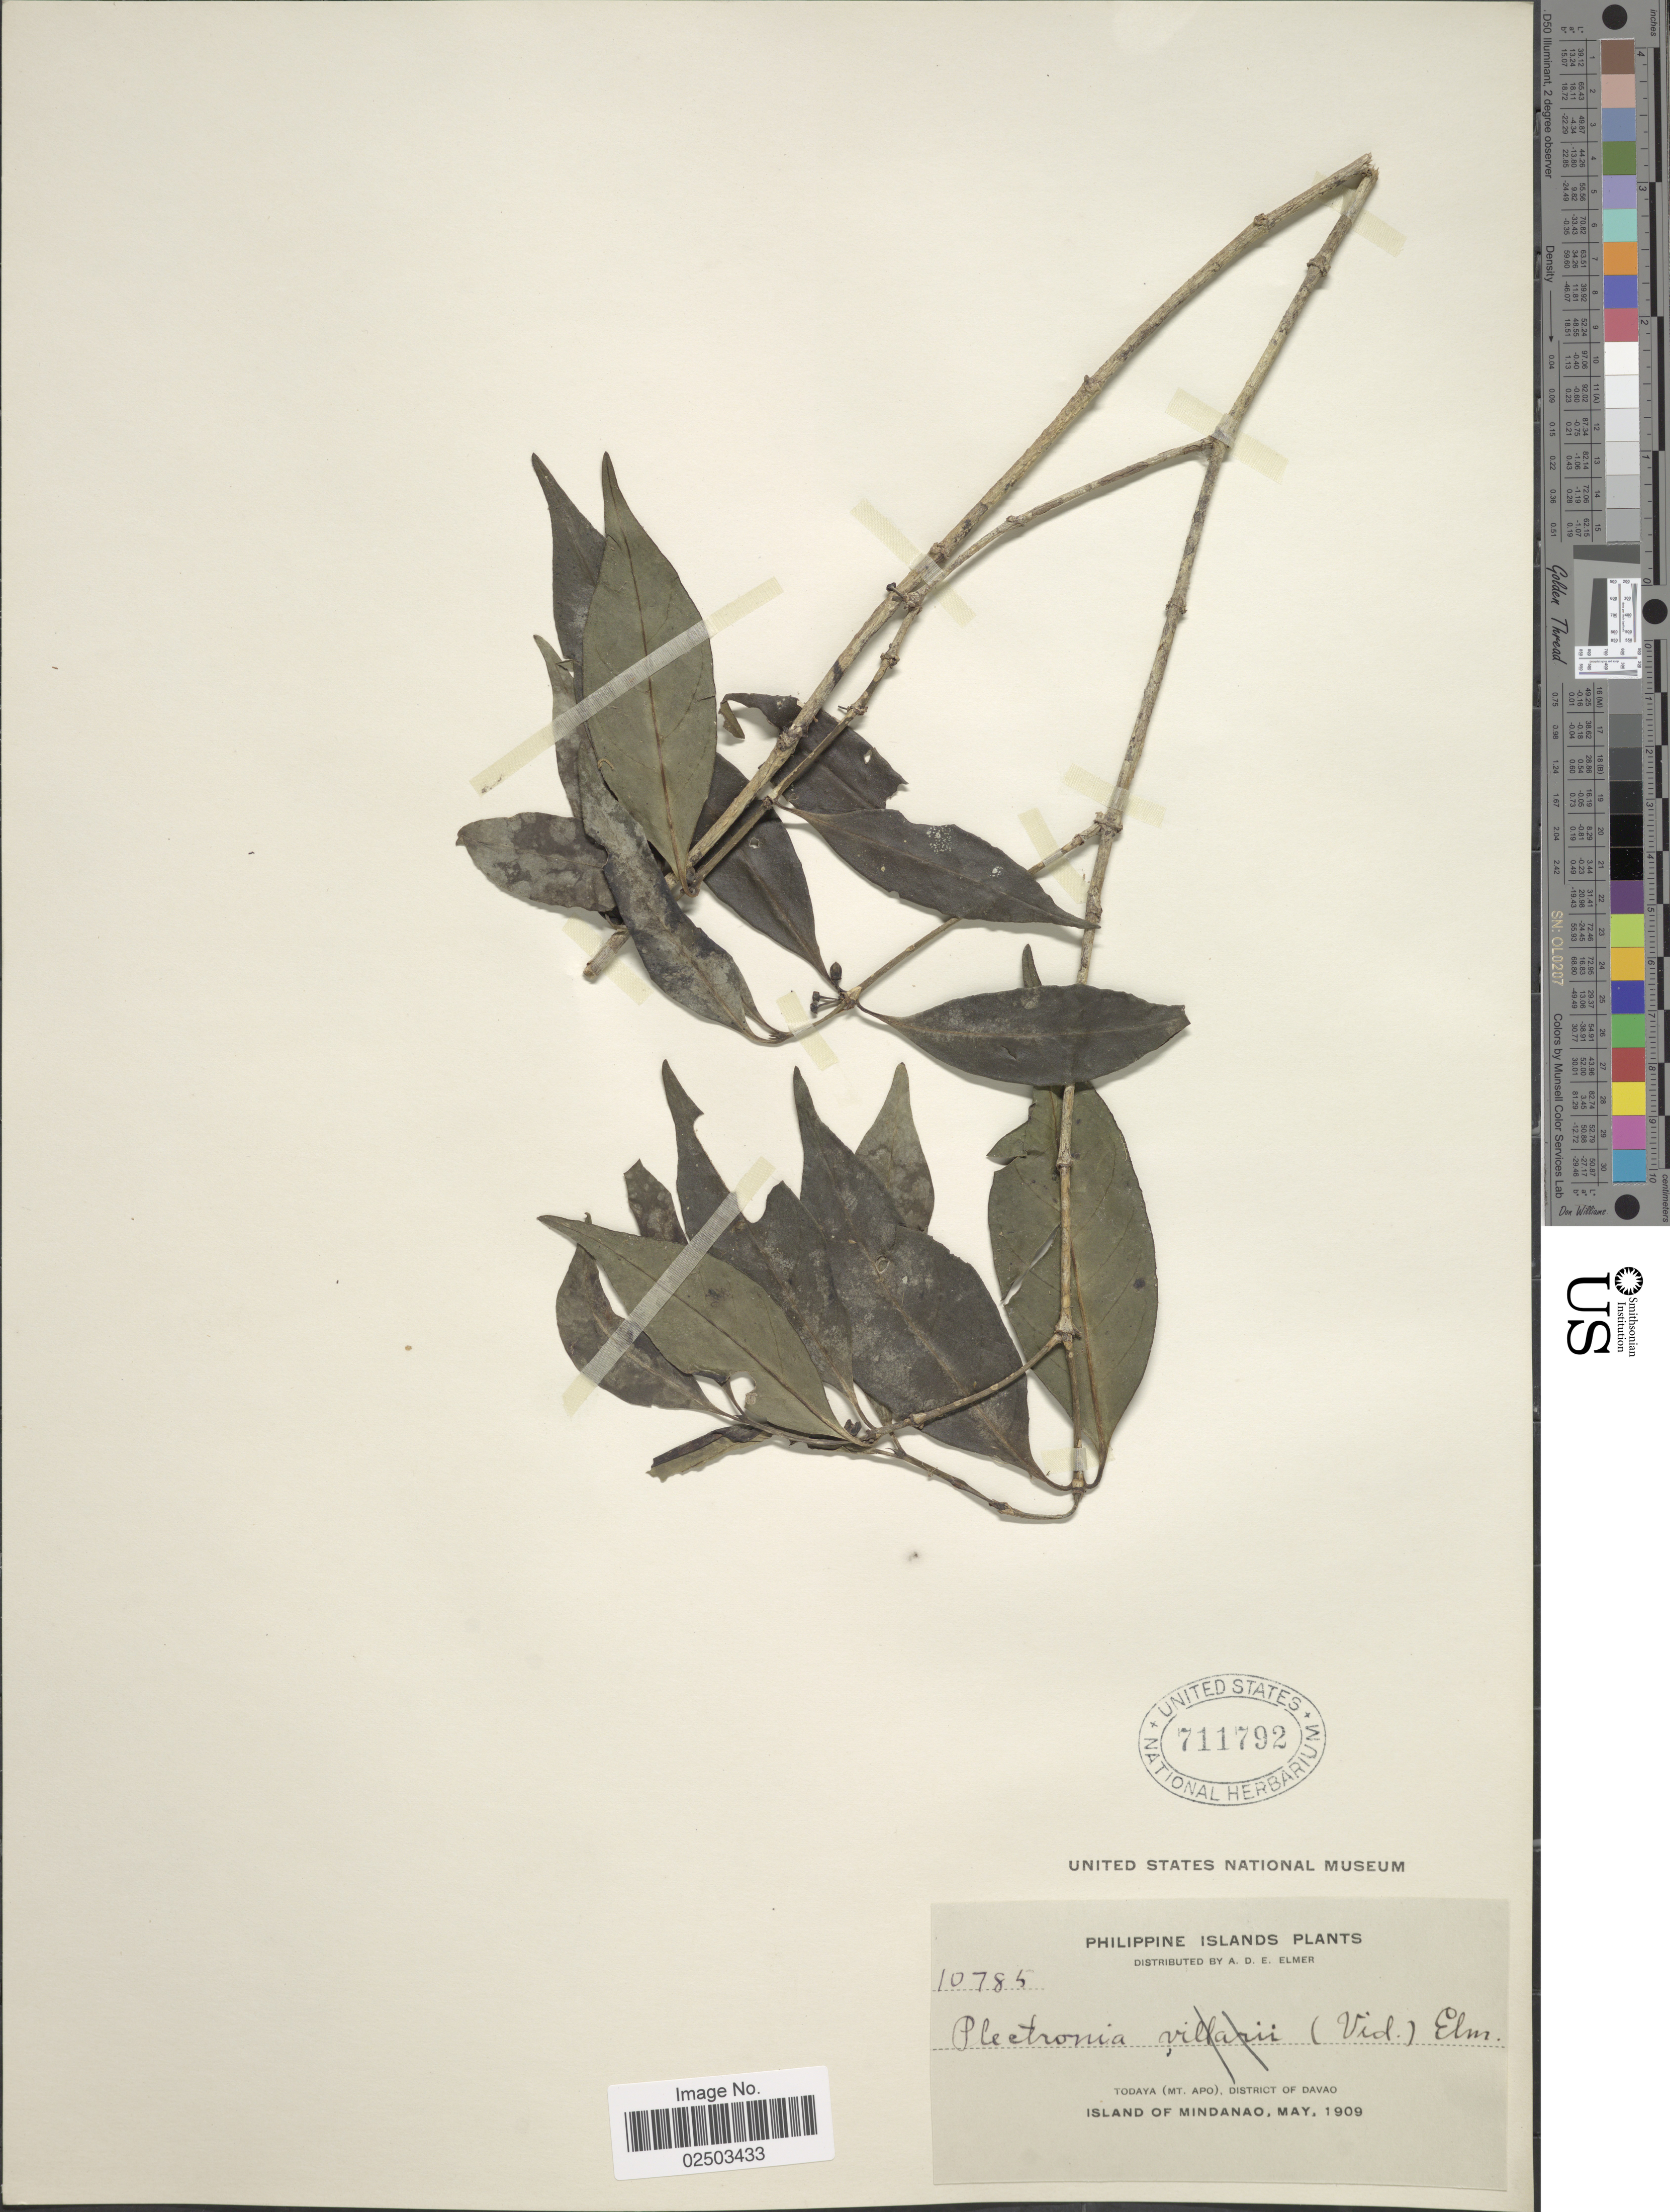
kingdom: Plantae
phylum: Tracheophyta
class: Magnoliopsida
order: Gentianales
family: Rubiaceae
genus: Canthium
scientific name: Canthium glandulosum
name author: (Blanco) Merr.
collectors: A. D. E. Elmer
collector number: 10785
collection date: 1909-05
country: Philippines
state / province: Davao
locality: Philippine Islands, Todaya (Mt. Apo), District of Davao, Island of Mindanao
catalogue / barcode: US 711792